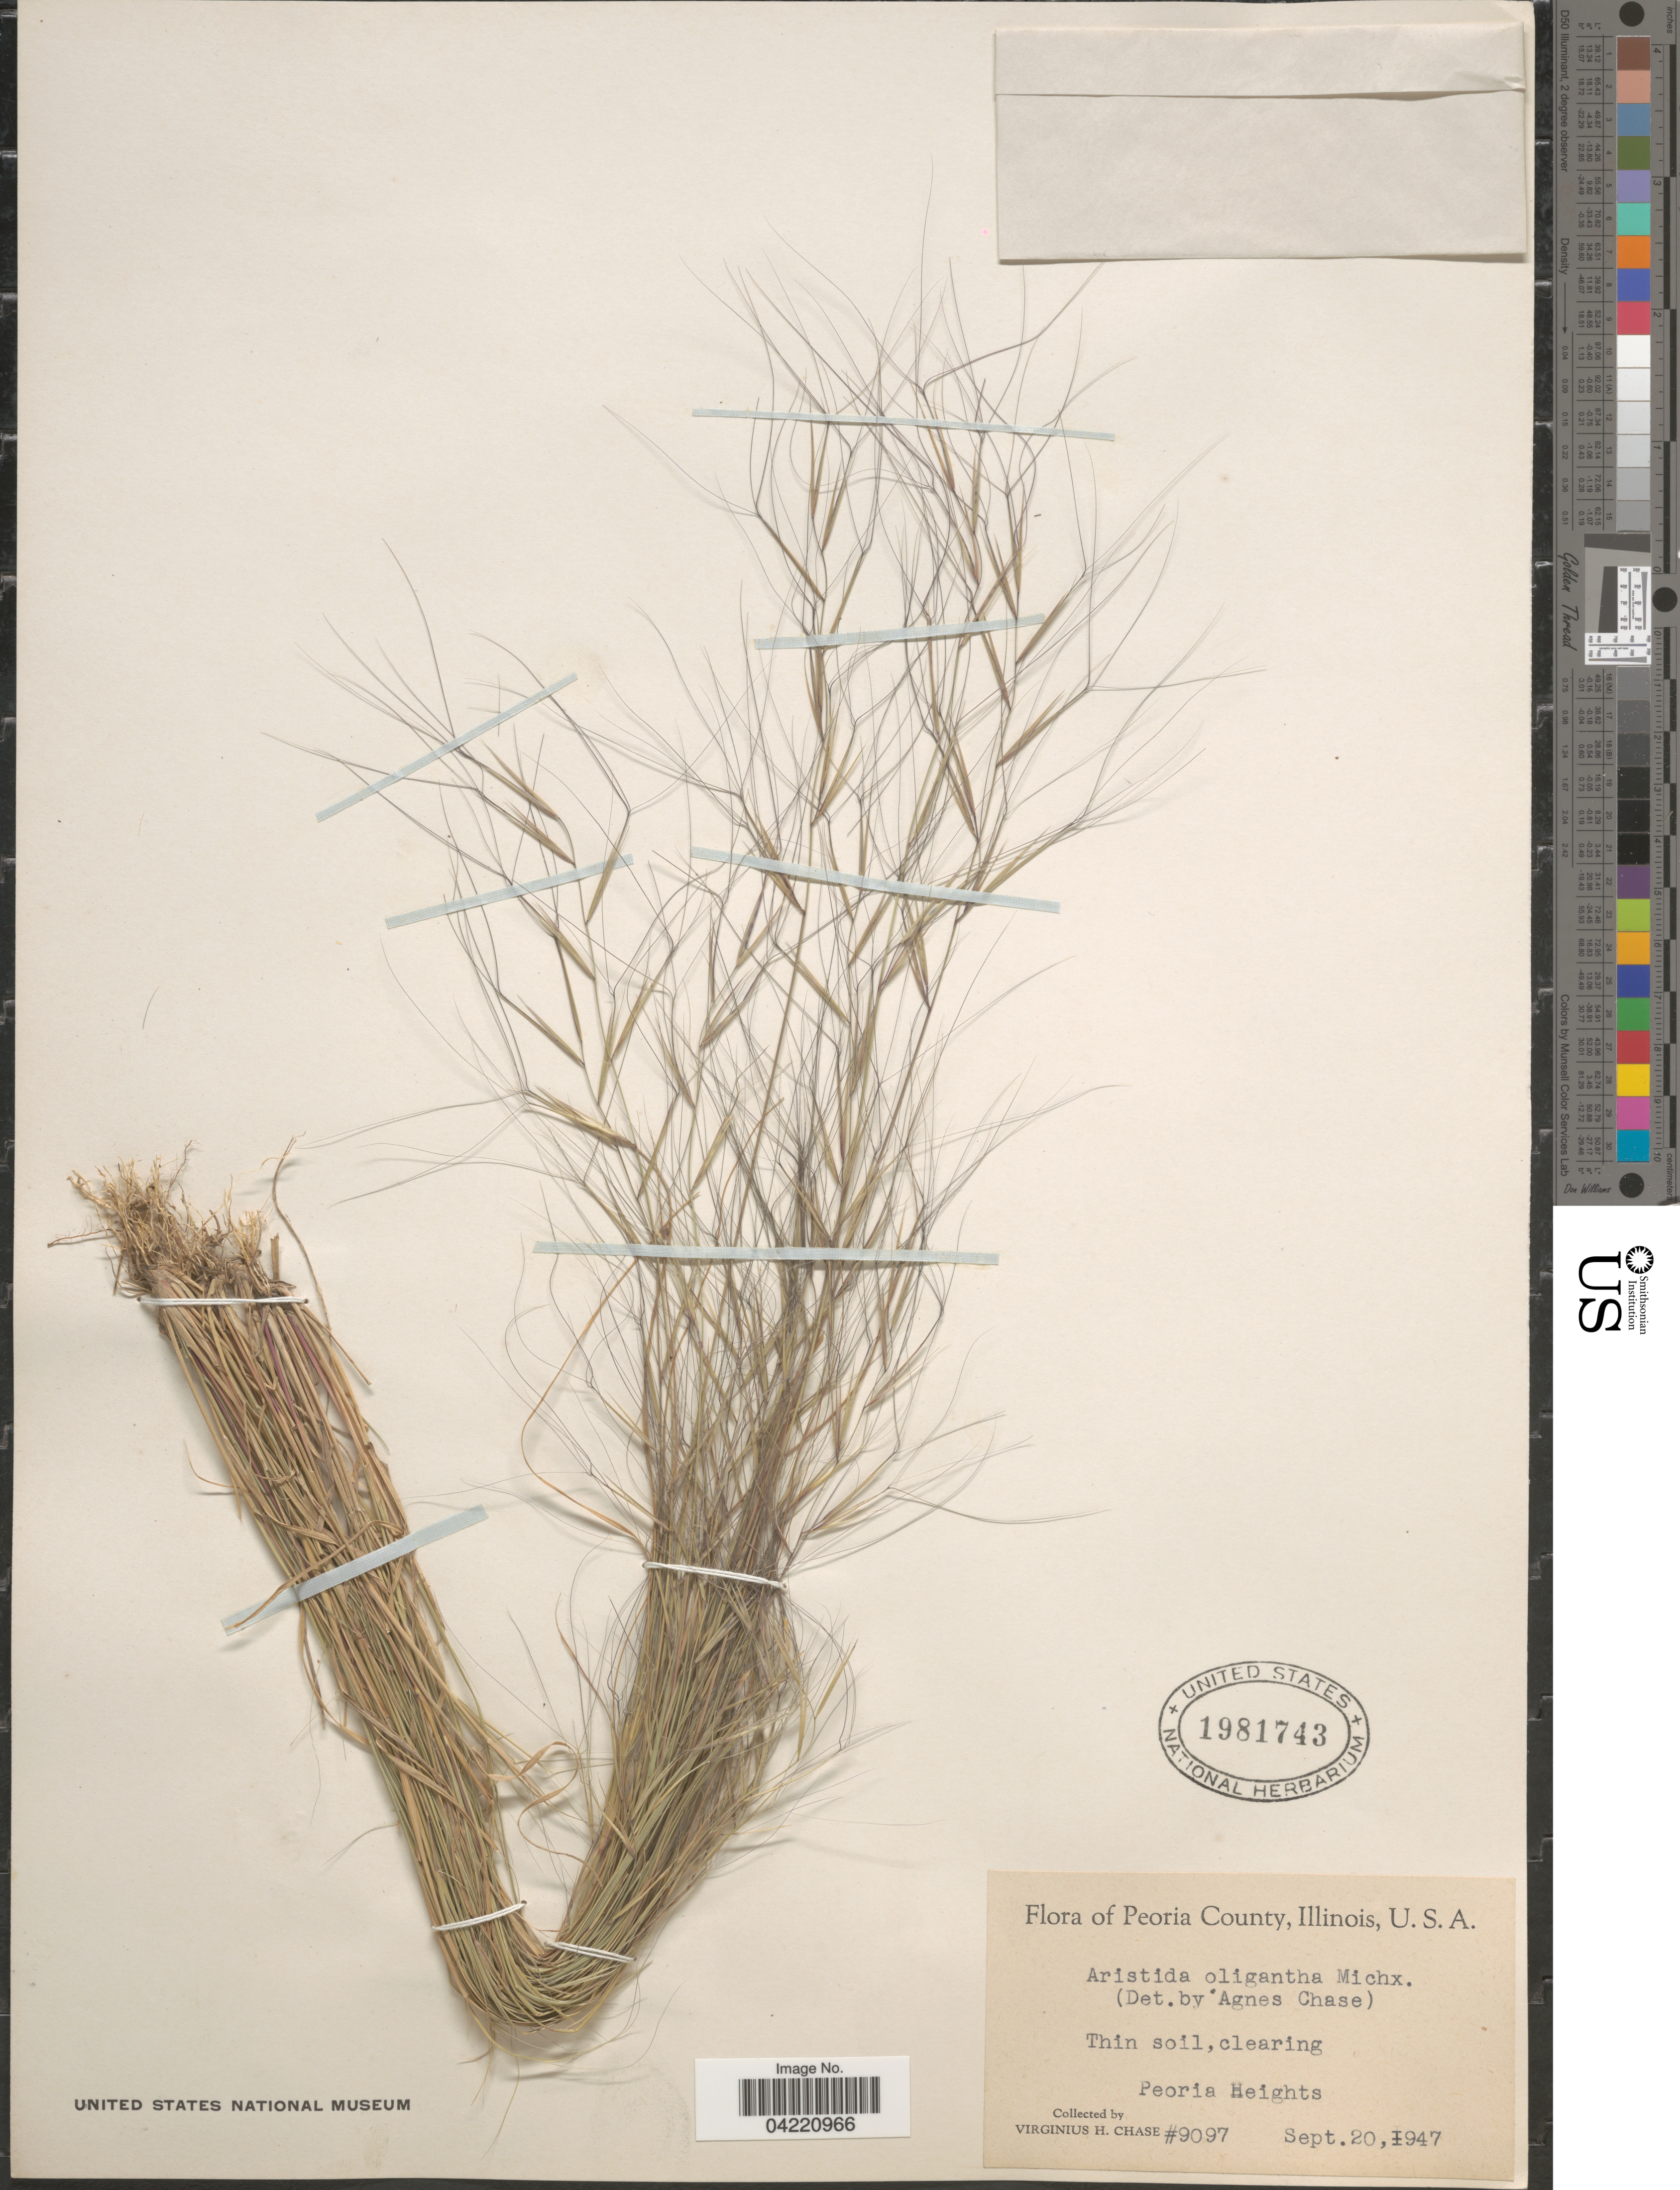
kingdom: Plantae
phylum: Tracheophyta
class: Liliopsida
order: Poales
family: Poaceae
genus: Aristida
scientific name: Aristida oligantha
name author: Michx.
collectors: V. H. Chase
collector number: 9097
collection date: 1947-09-20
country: United States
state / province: Illinois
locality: Peoria County. Thin soil, clearing. Peoria Heights.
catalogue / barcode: US 1981743